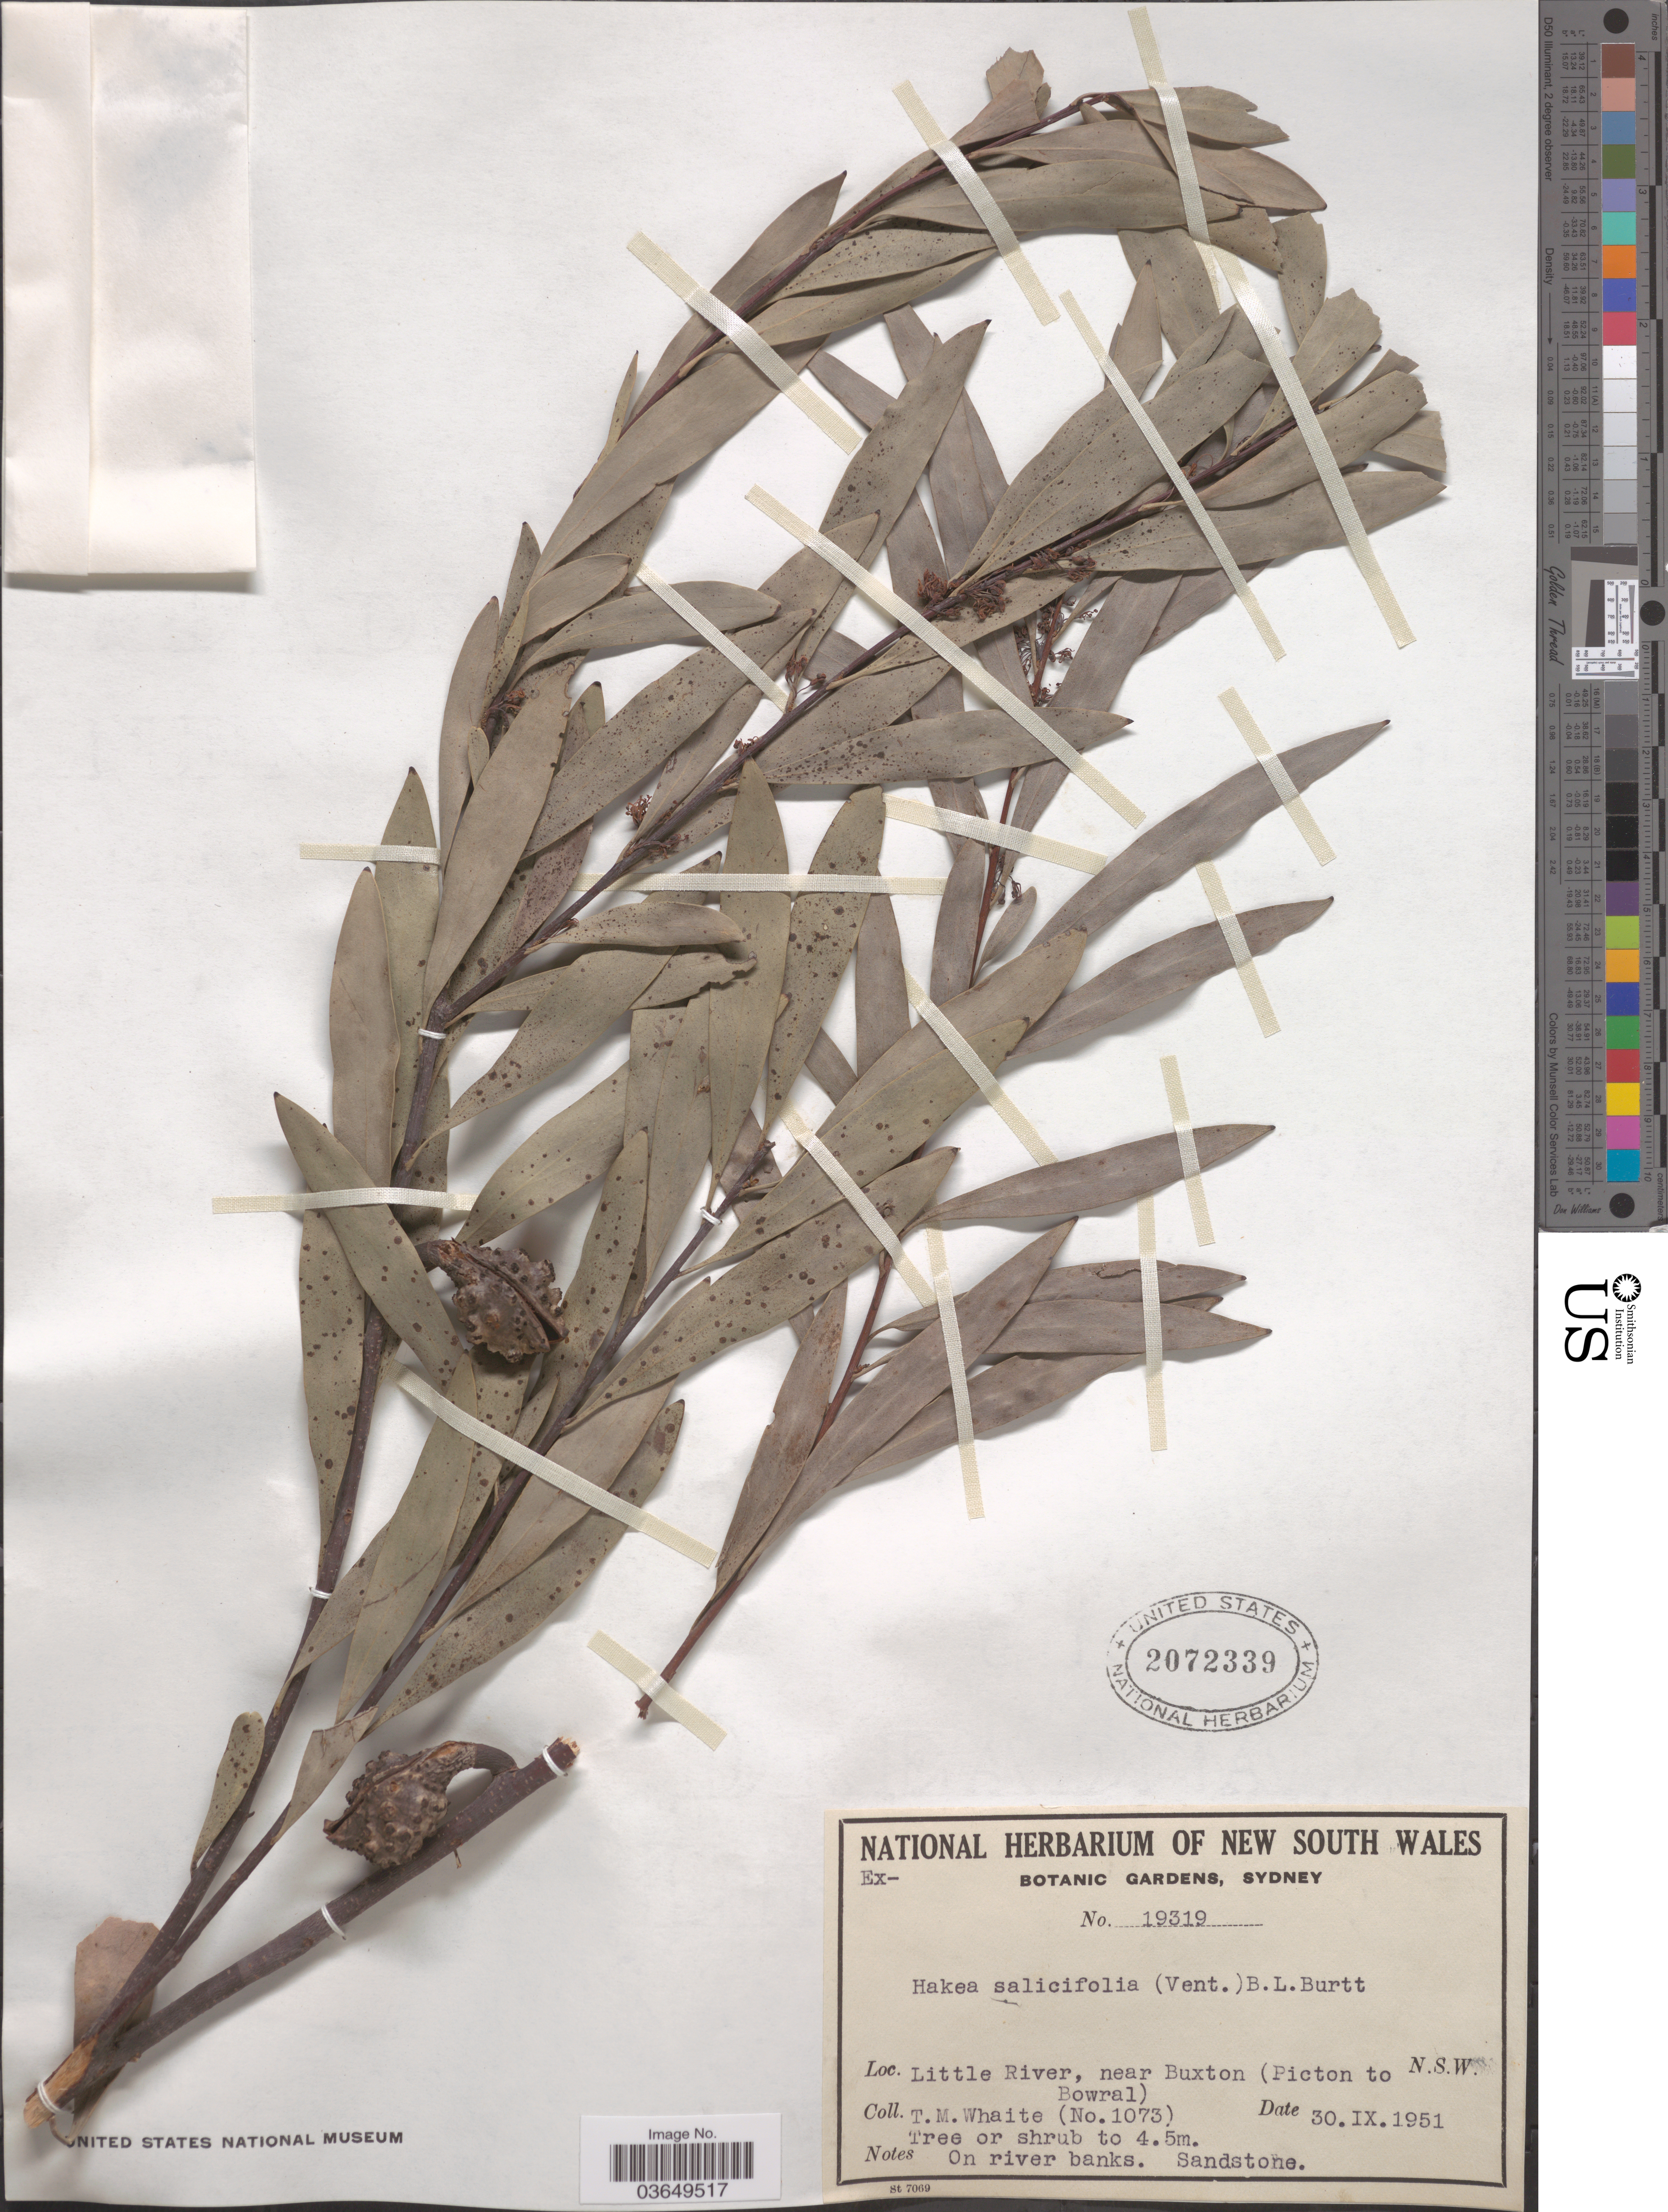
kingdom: Plantae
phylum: Tracheophyta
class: Magnoliopsida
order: Proteales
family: Proteaceae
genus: Hakea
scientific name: Hakea salicifolia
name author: (Vent.) B.L. Burtt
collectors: T. Whaite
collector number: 1073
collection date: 1951-09-30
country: Australia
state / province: New South Wales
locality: Little River, near Buxton (Picton to Bowral).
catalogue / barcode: US 2072339